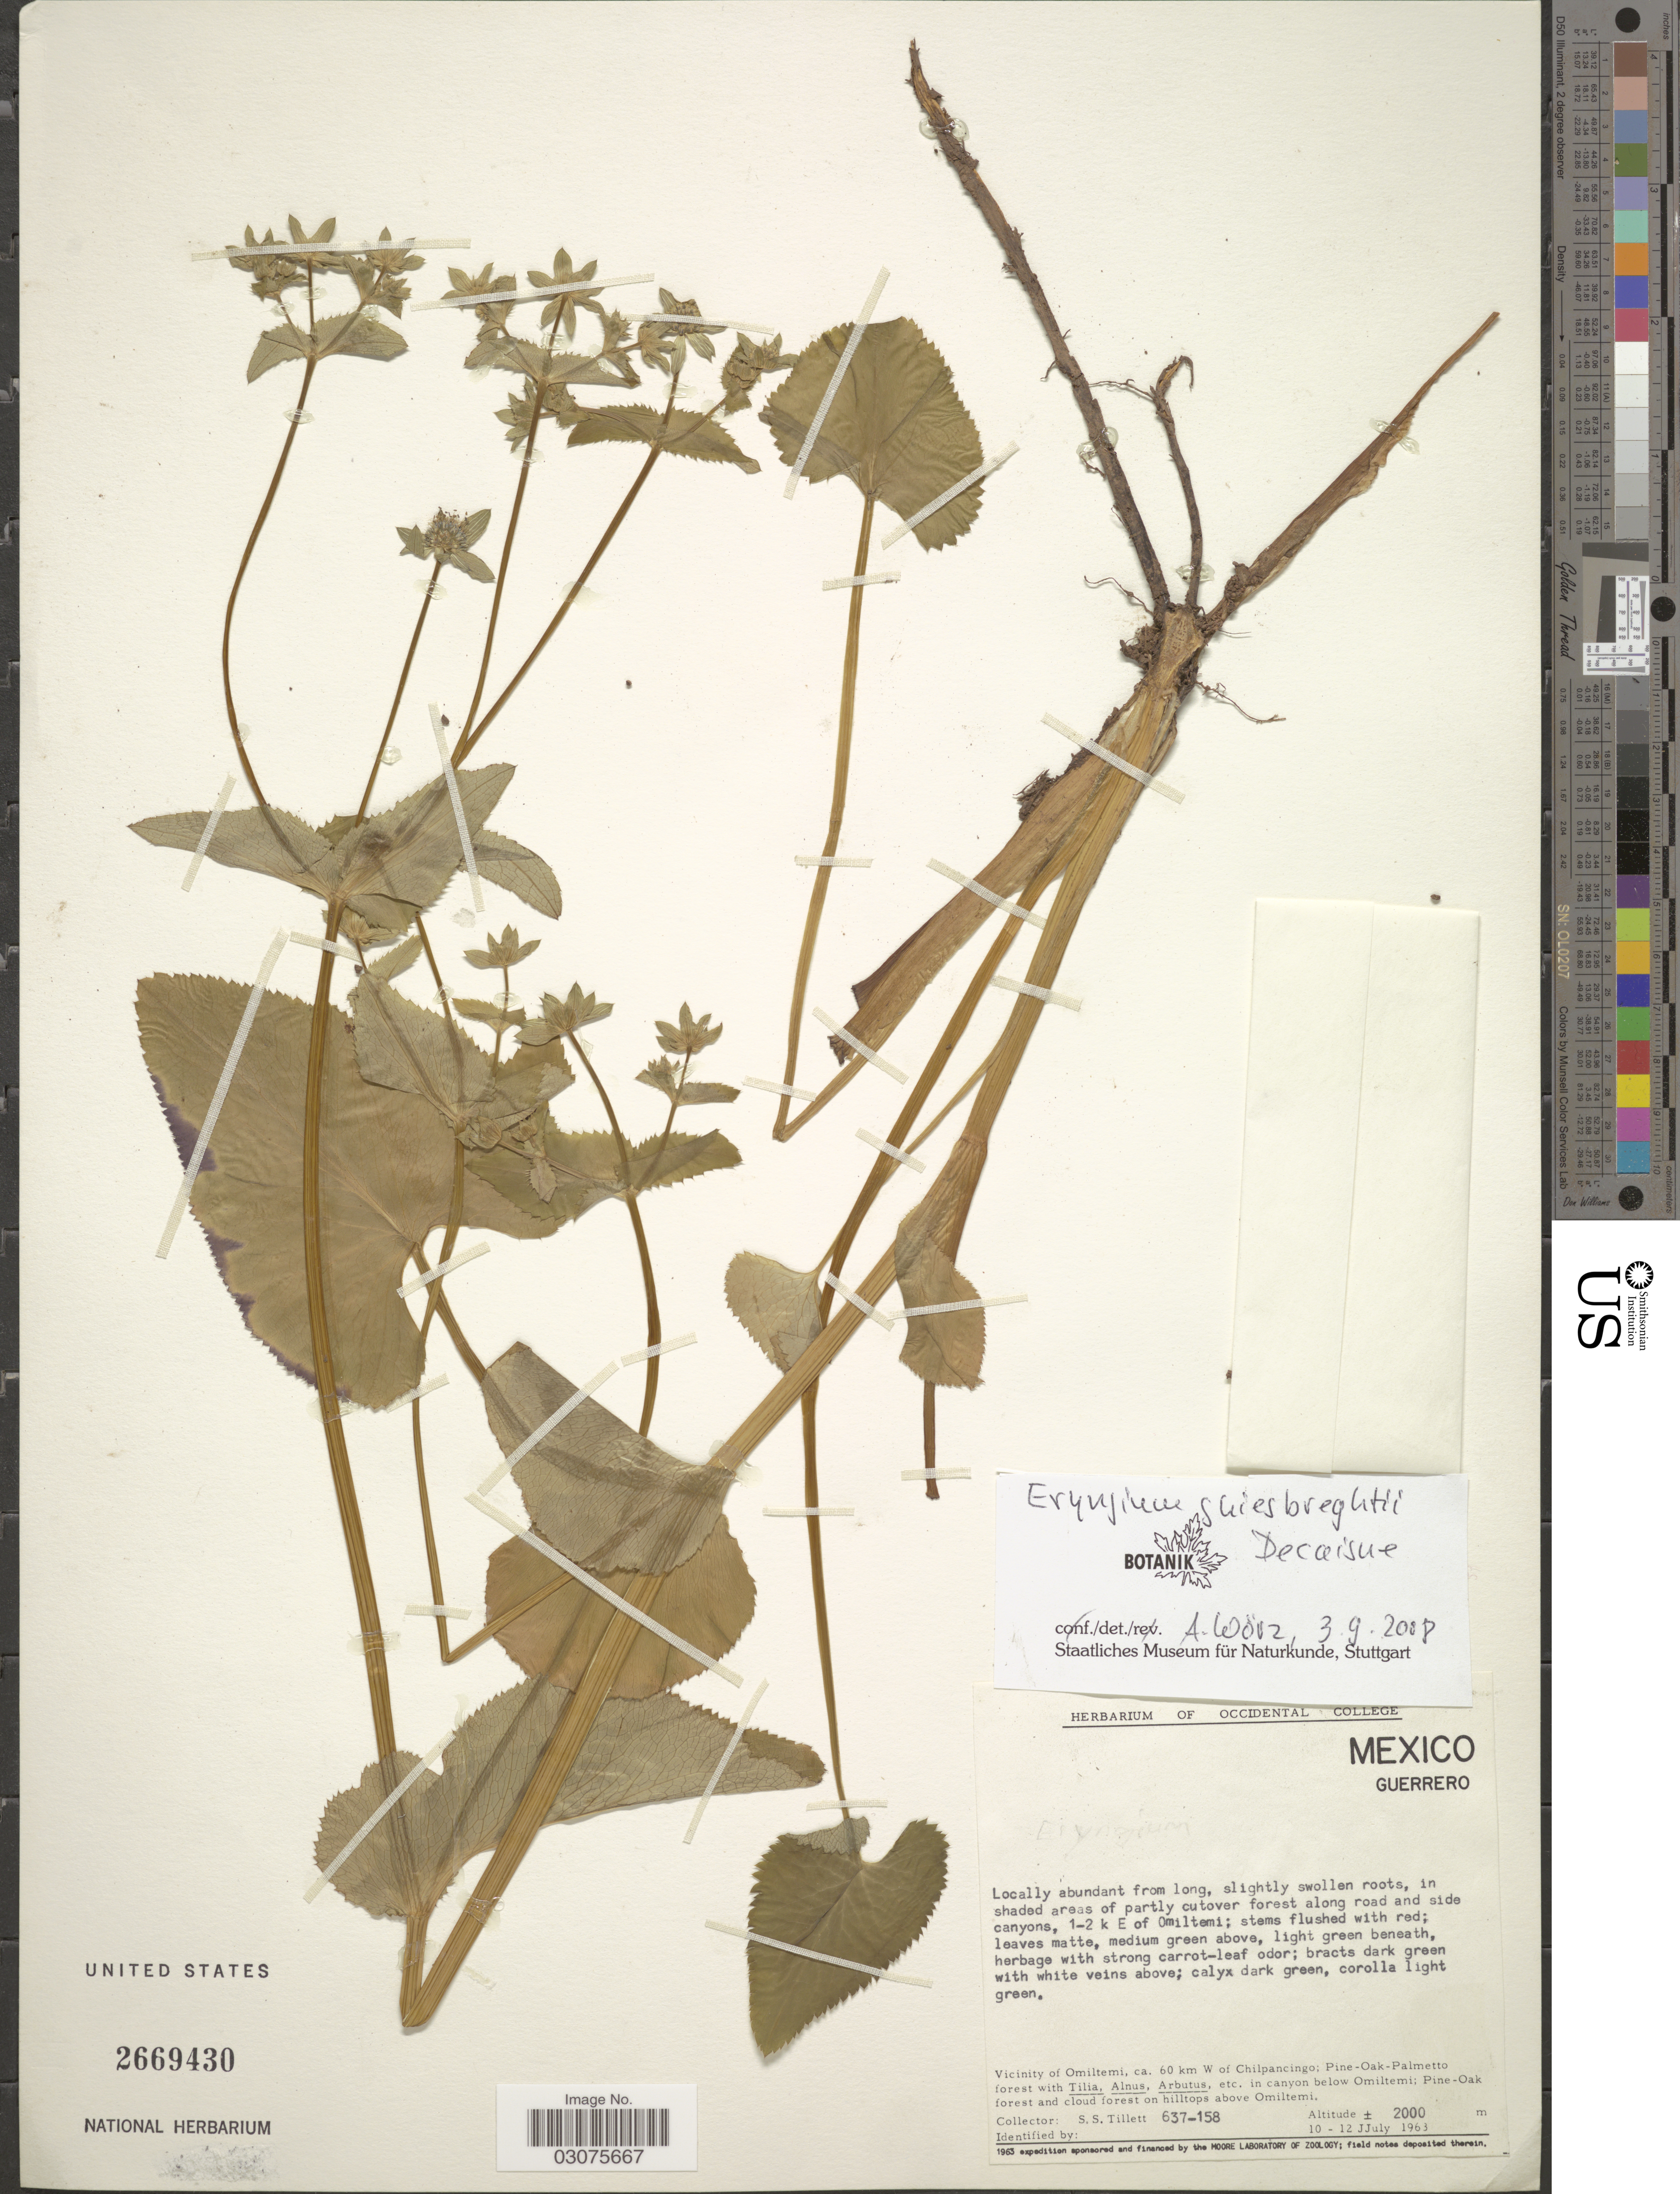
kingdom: Plantae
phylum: Tracheophyta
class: Magnoliopsida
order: Apiales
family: Apiaceae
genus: Eryngium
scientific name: Eryngium ghiesbreghtii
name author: Decne.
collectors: S. S. Tillett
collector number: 637-158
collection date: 1963-07-10/1963-07-12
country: Mexico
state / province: Guerrero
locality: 1-2 k E of Omiltemi. Vicinity of Omiltemi, ca. 60 km W of Chilpancingo; Pine-Oak-Palmetto forest. In canyon below Omiltemi: Pine-Oak forest and cloud forest on hilltops above Omiltemi.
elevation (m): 2000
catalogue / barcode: US 2669430